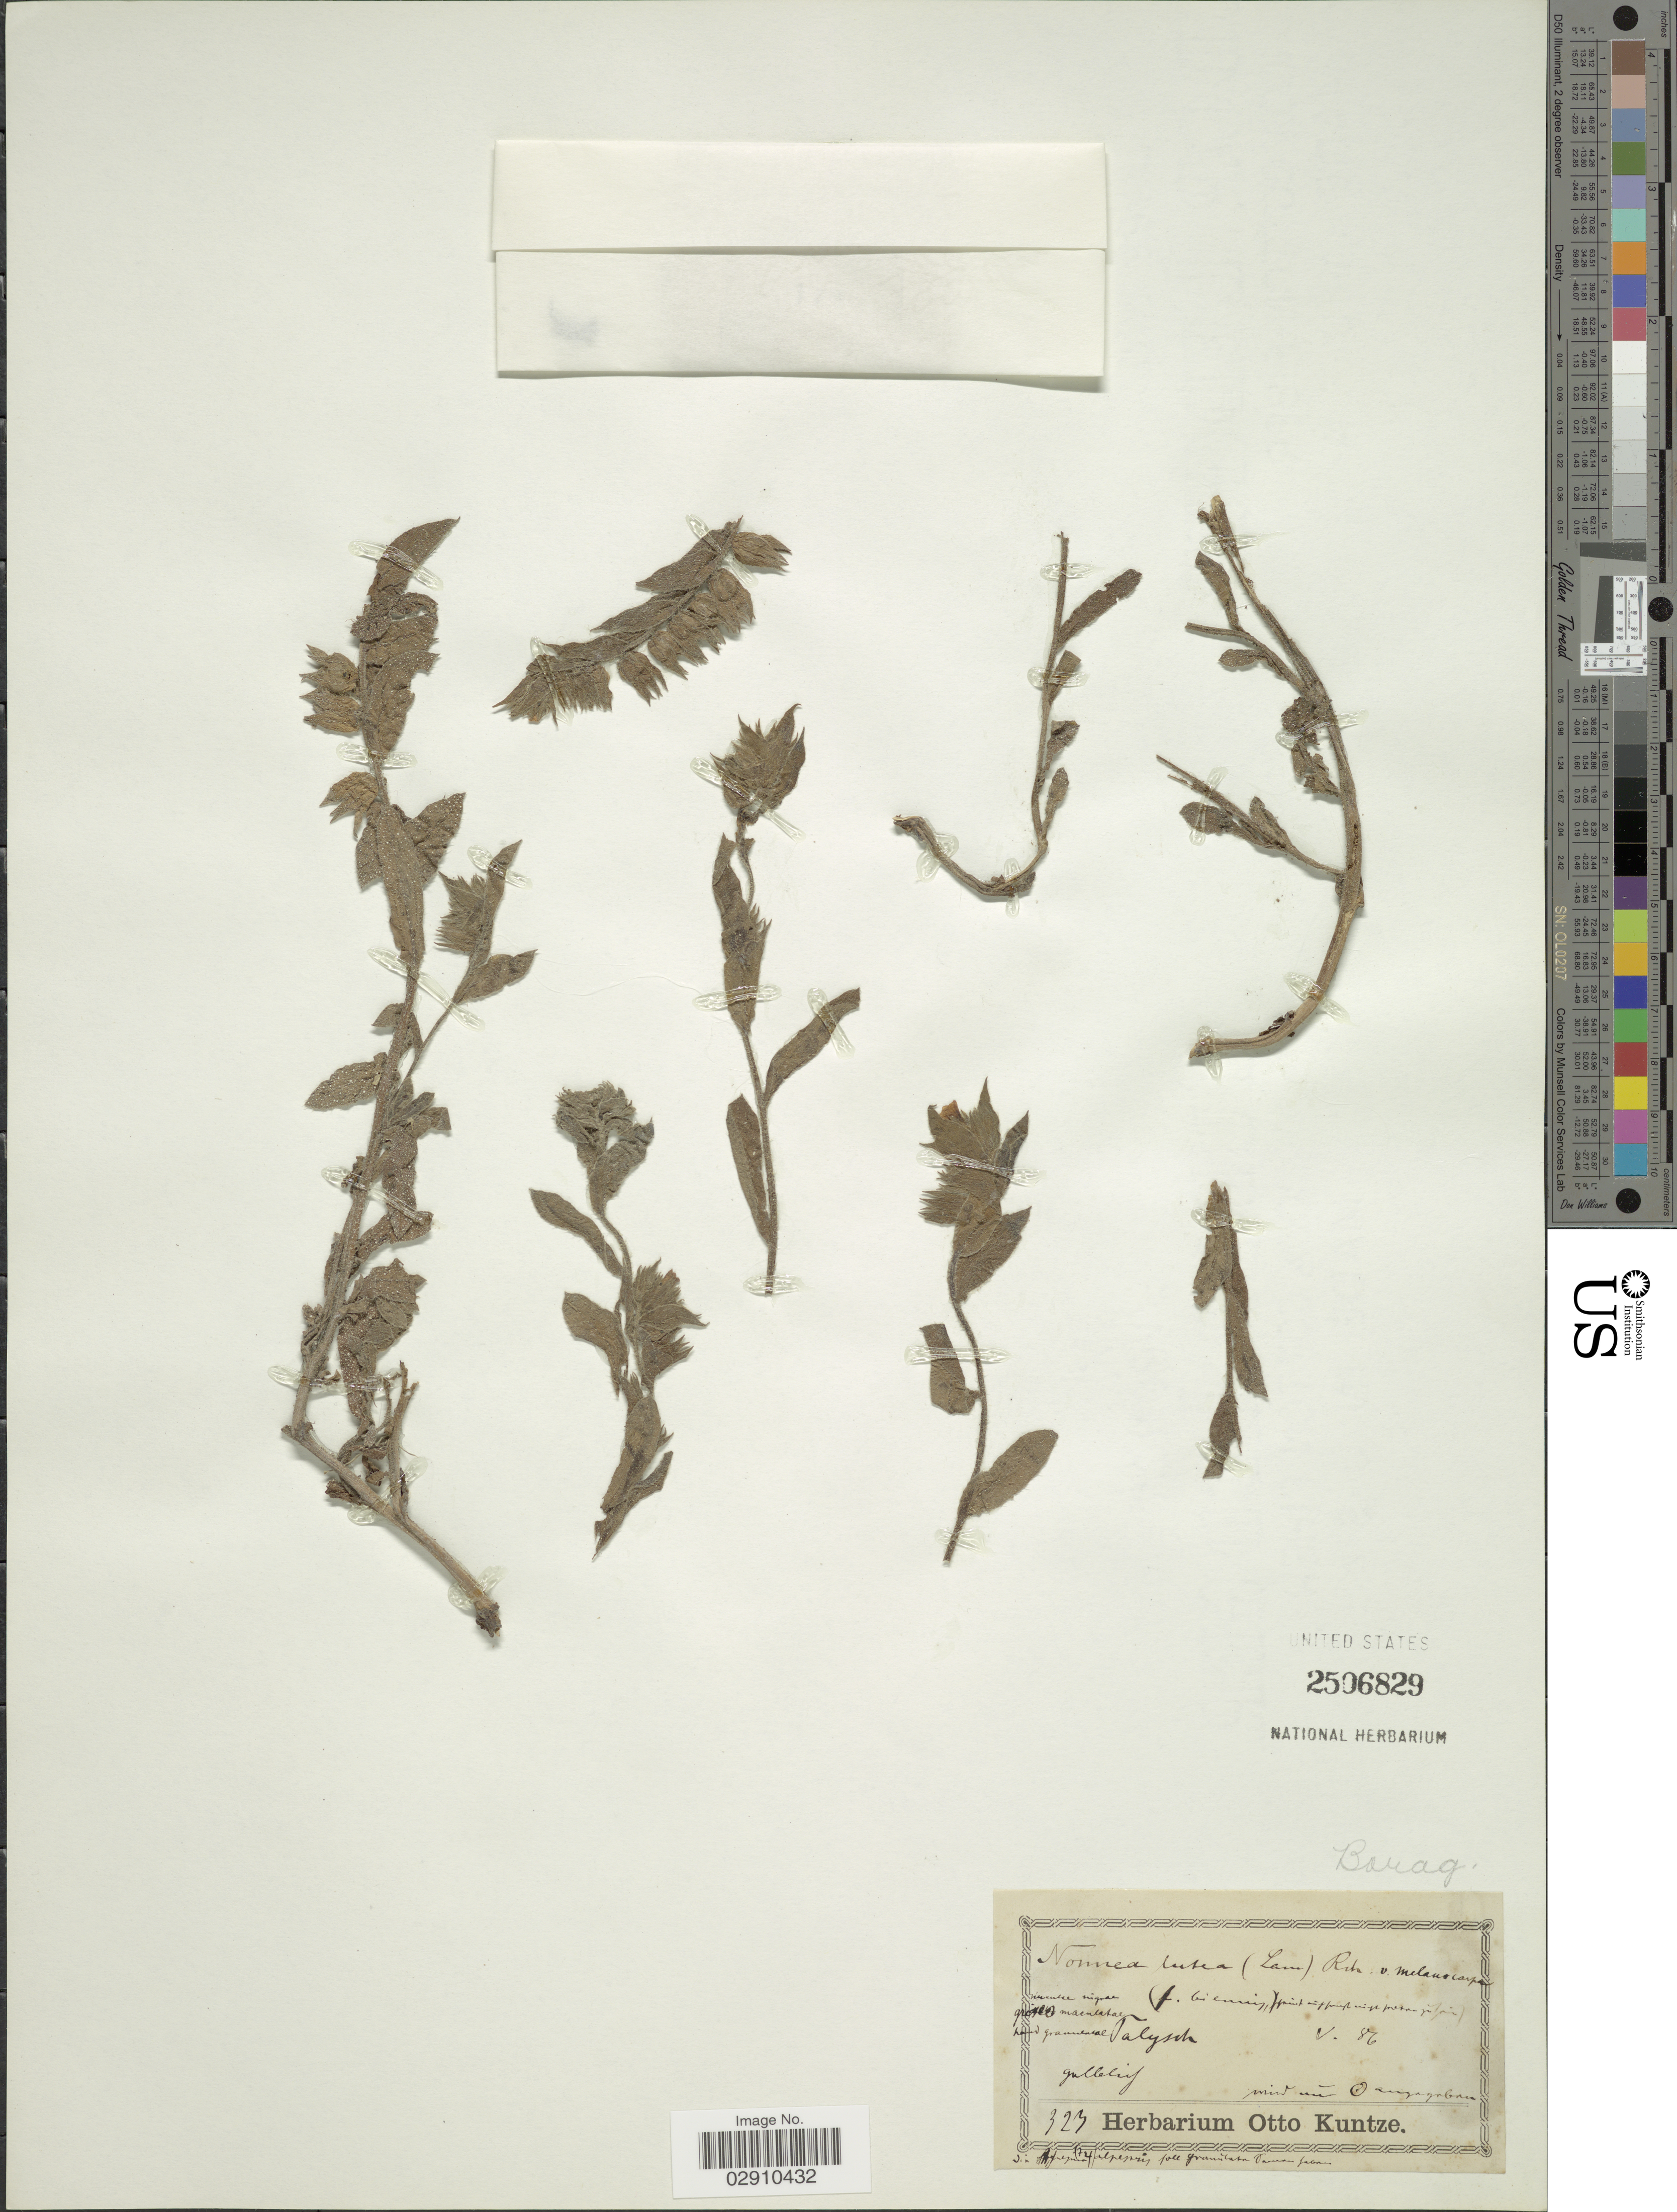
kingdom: Plantae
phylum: Tracheophyta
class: Magnoliopsida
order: Boraginales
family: Boraginaceae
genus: Nonea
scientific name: Nonea lutea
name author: (Desr.) DC.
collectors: ex herb. Otto Kuntze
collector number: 323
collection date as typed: Transcribed d/m/y: /5/86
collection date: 1886-05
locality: Inun Angabaruy. [unsure placement] [interpreted]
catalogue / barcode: US 2506829